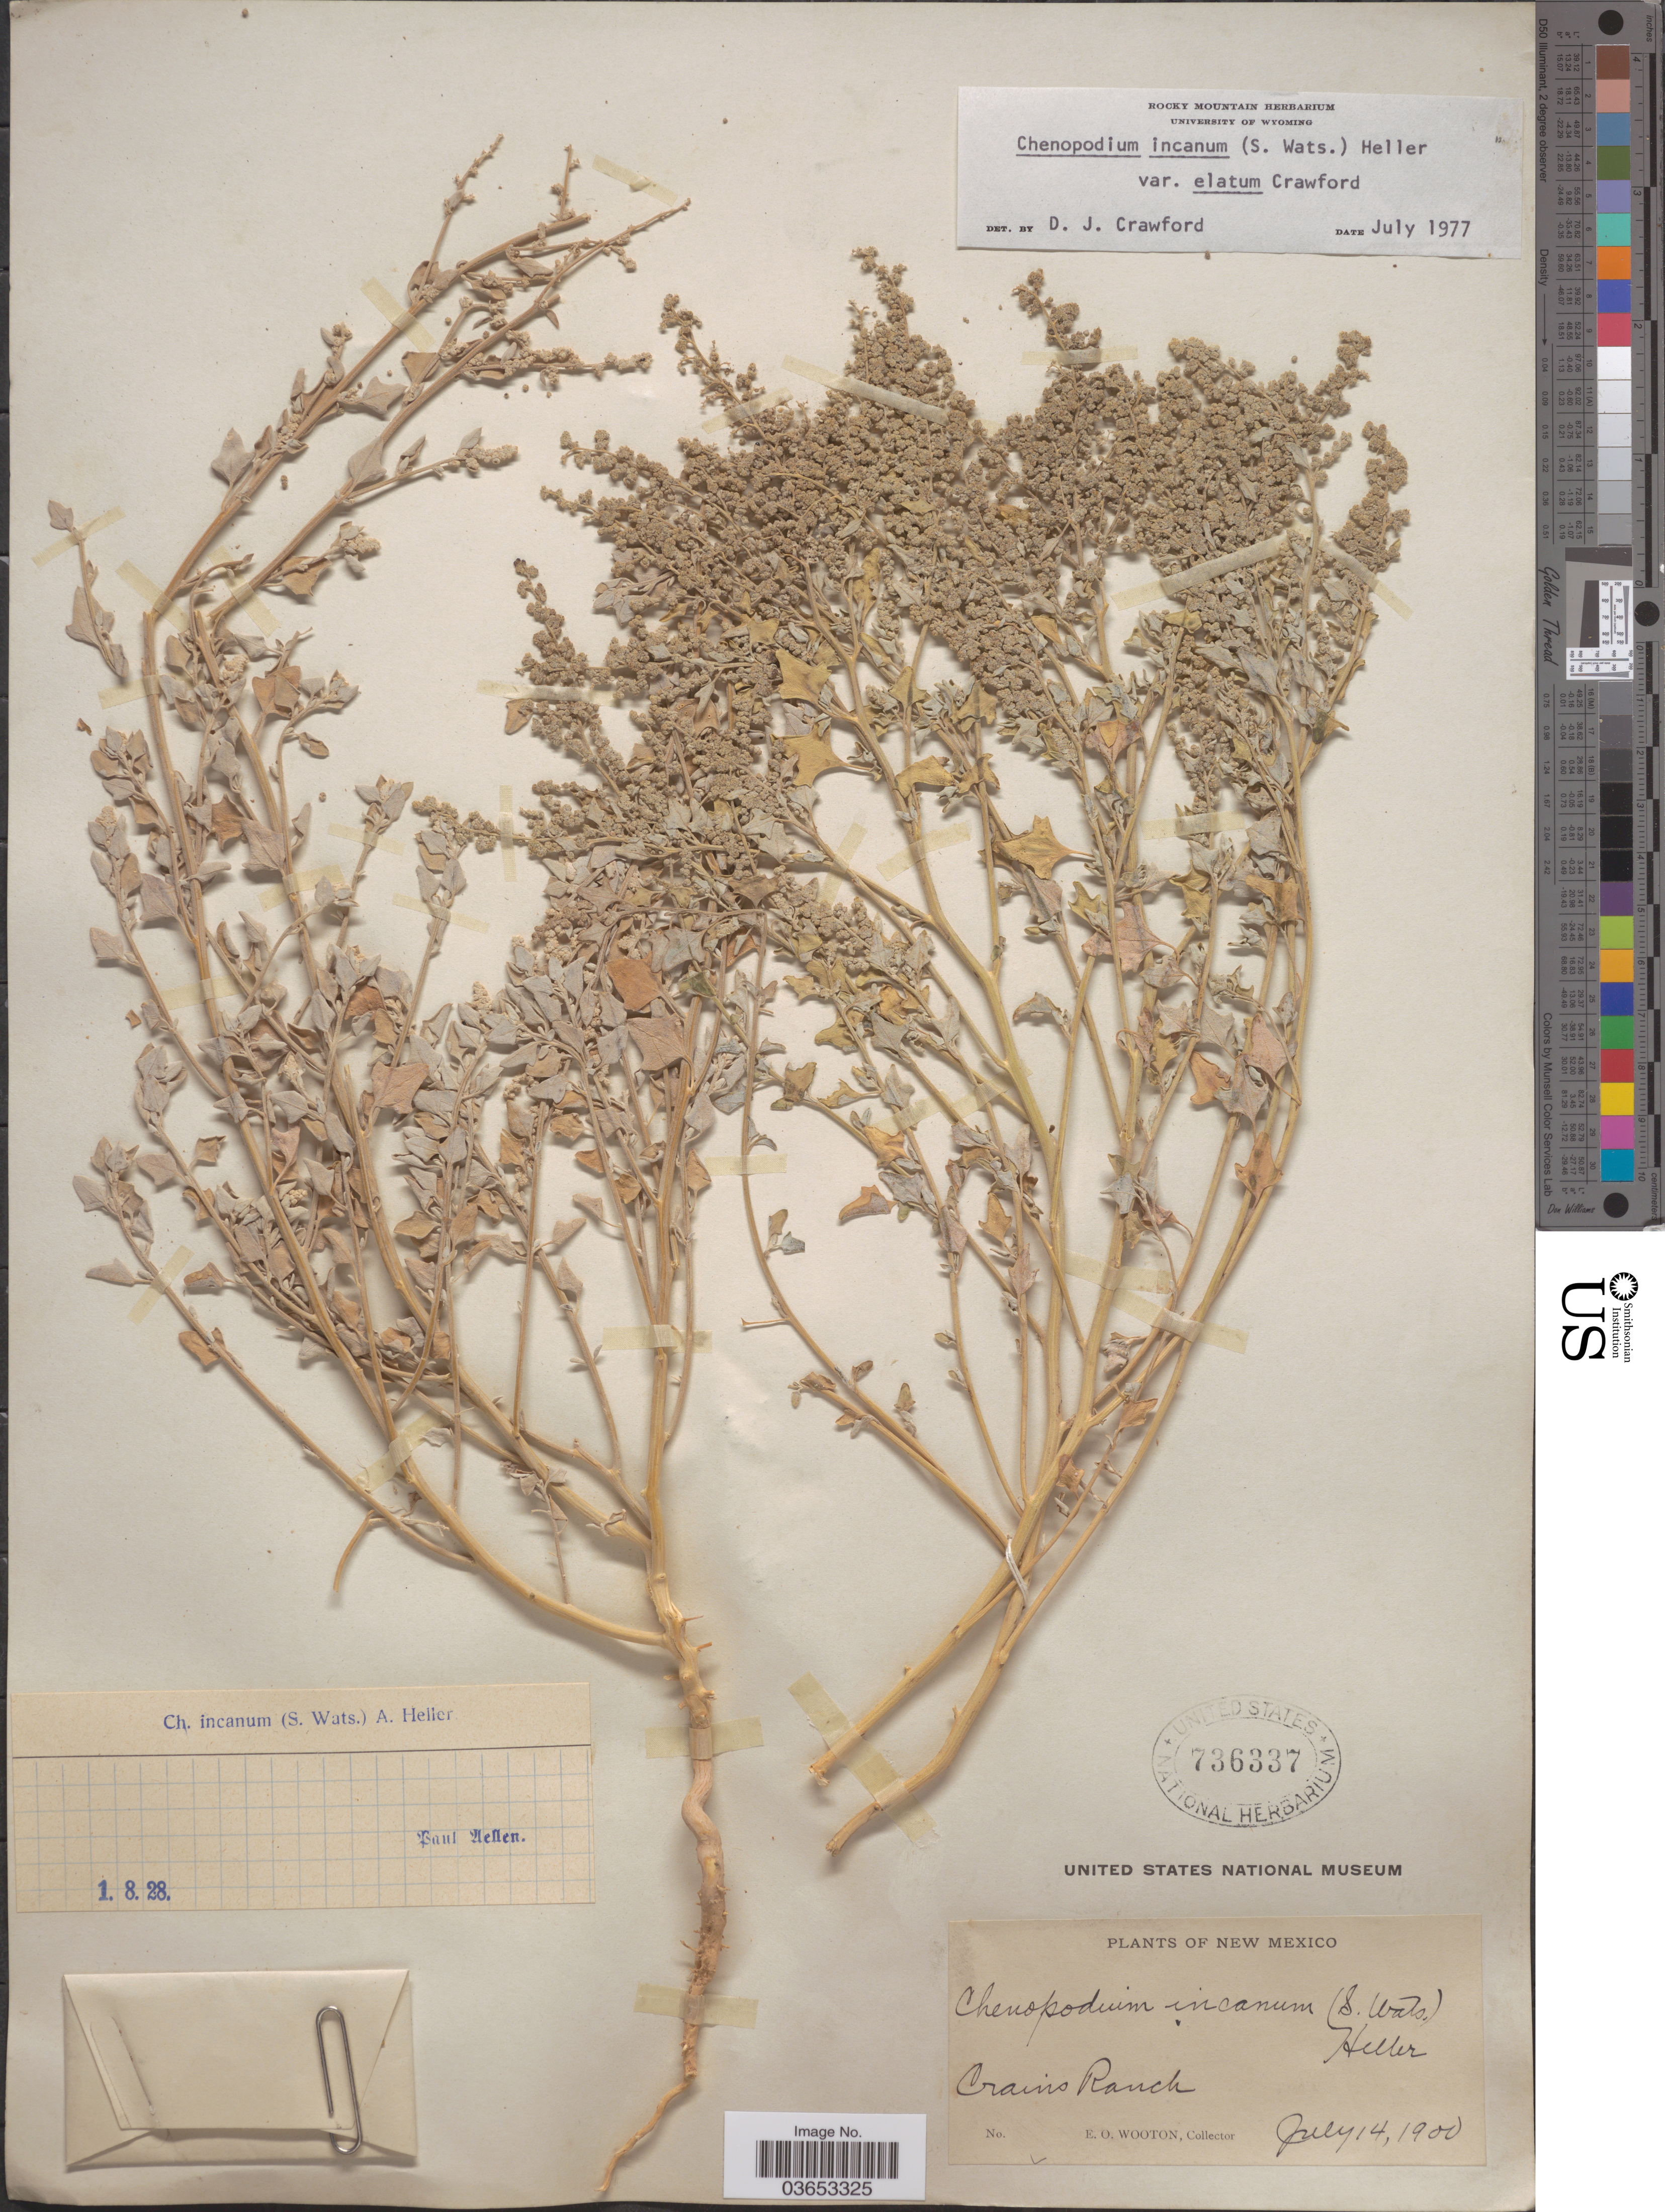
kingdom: Plantae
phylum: Tracheophyta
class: Magnoliopsida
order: Caryophyllales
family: Amaranthaceae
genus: Chenopodium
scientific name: Chenopodium incanum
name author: (S. Watson) A. Heller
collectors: E. O. Wooton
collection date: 1900-07-14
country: United States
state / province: New Mexico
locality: Crains Ranch.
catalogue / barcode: US 736337